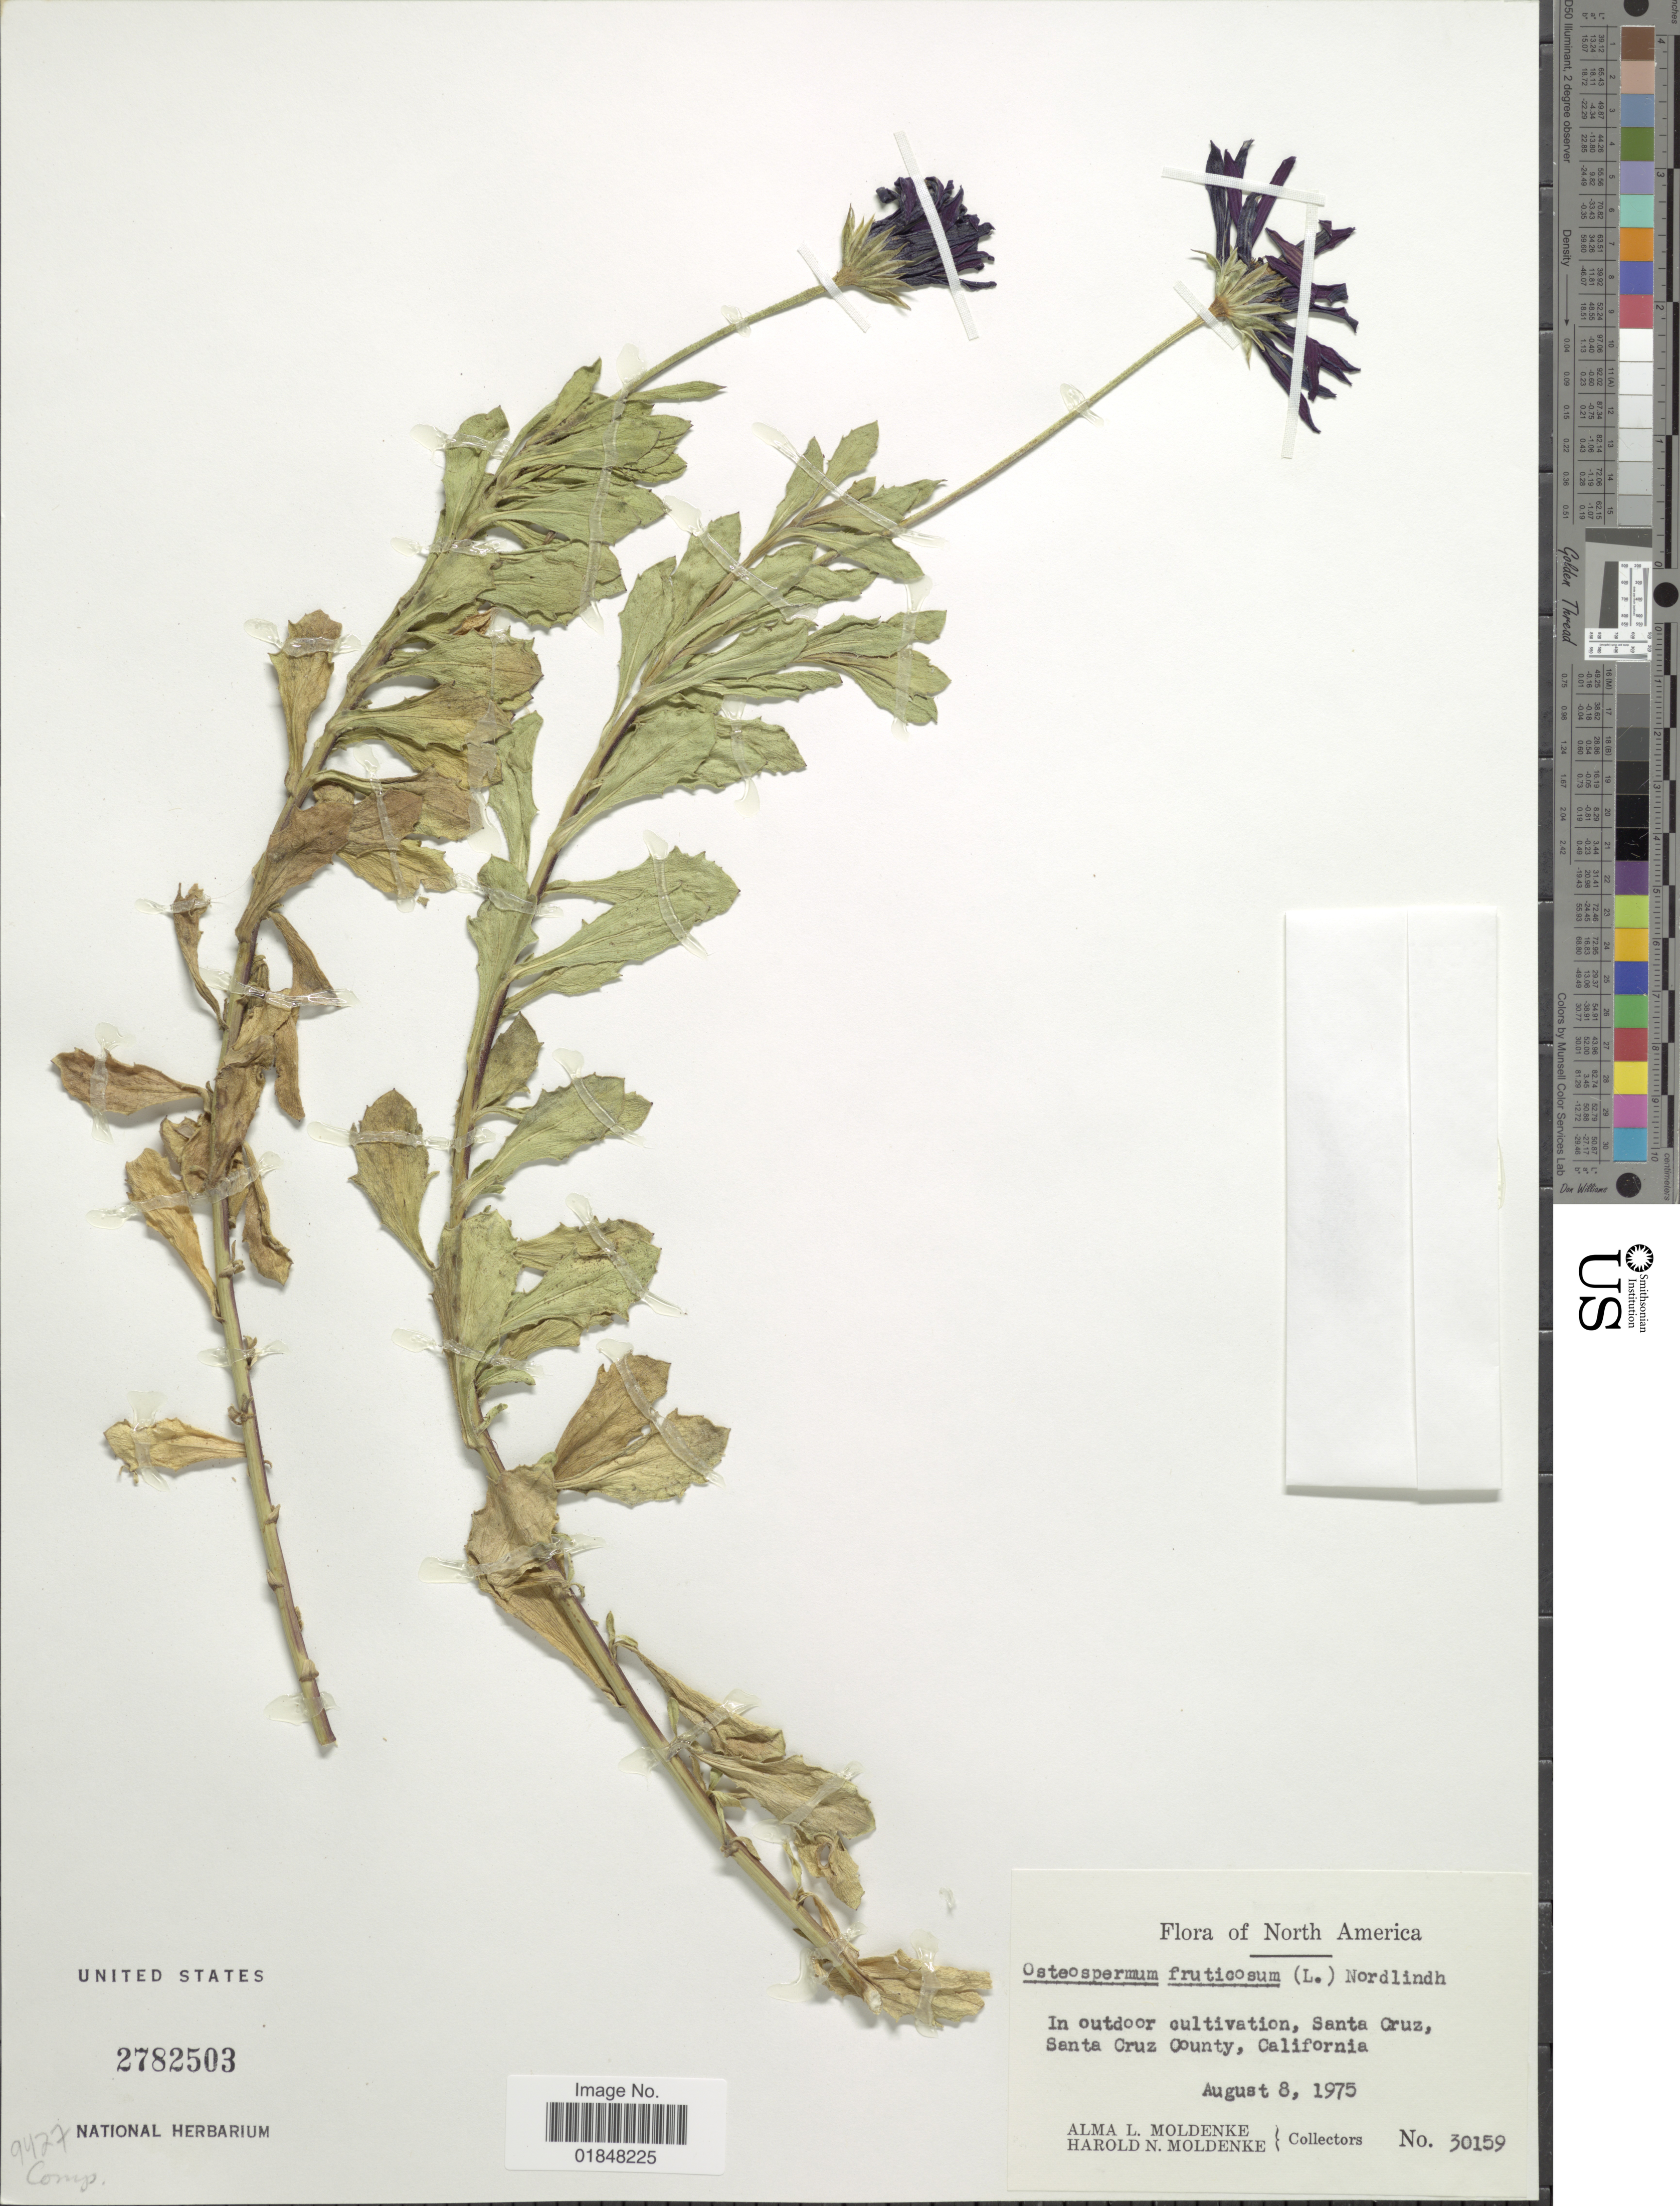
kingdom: Plantae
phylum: Tracheophyta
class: Magnoliopsida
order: Asterales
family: Asteraceae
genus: Osteospermum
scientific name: Osteospermum fruticosum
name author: (L.) Norl.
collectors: A. L. Moldenke & H. N. Moldenke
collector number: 30159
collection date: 1975-08-08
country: United States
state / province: California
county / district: Santa Cruz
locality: Santa Cruz, Santa Cruz County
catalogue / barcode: US 2782503